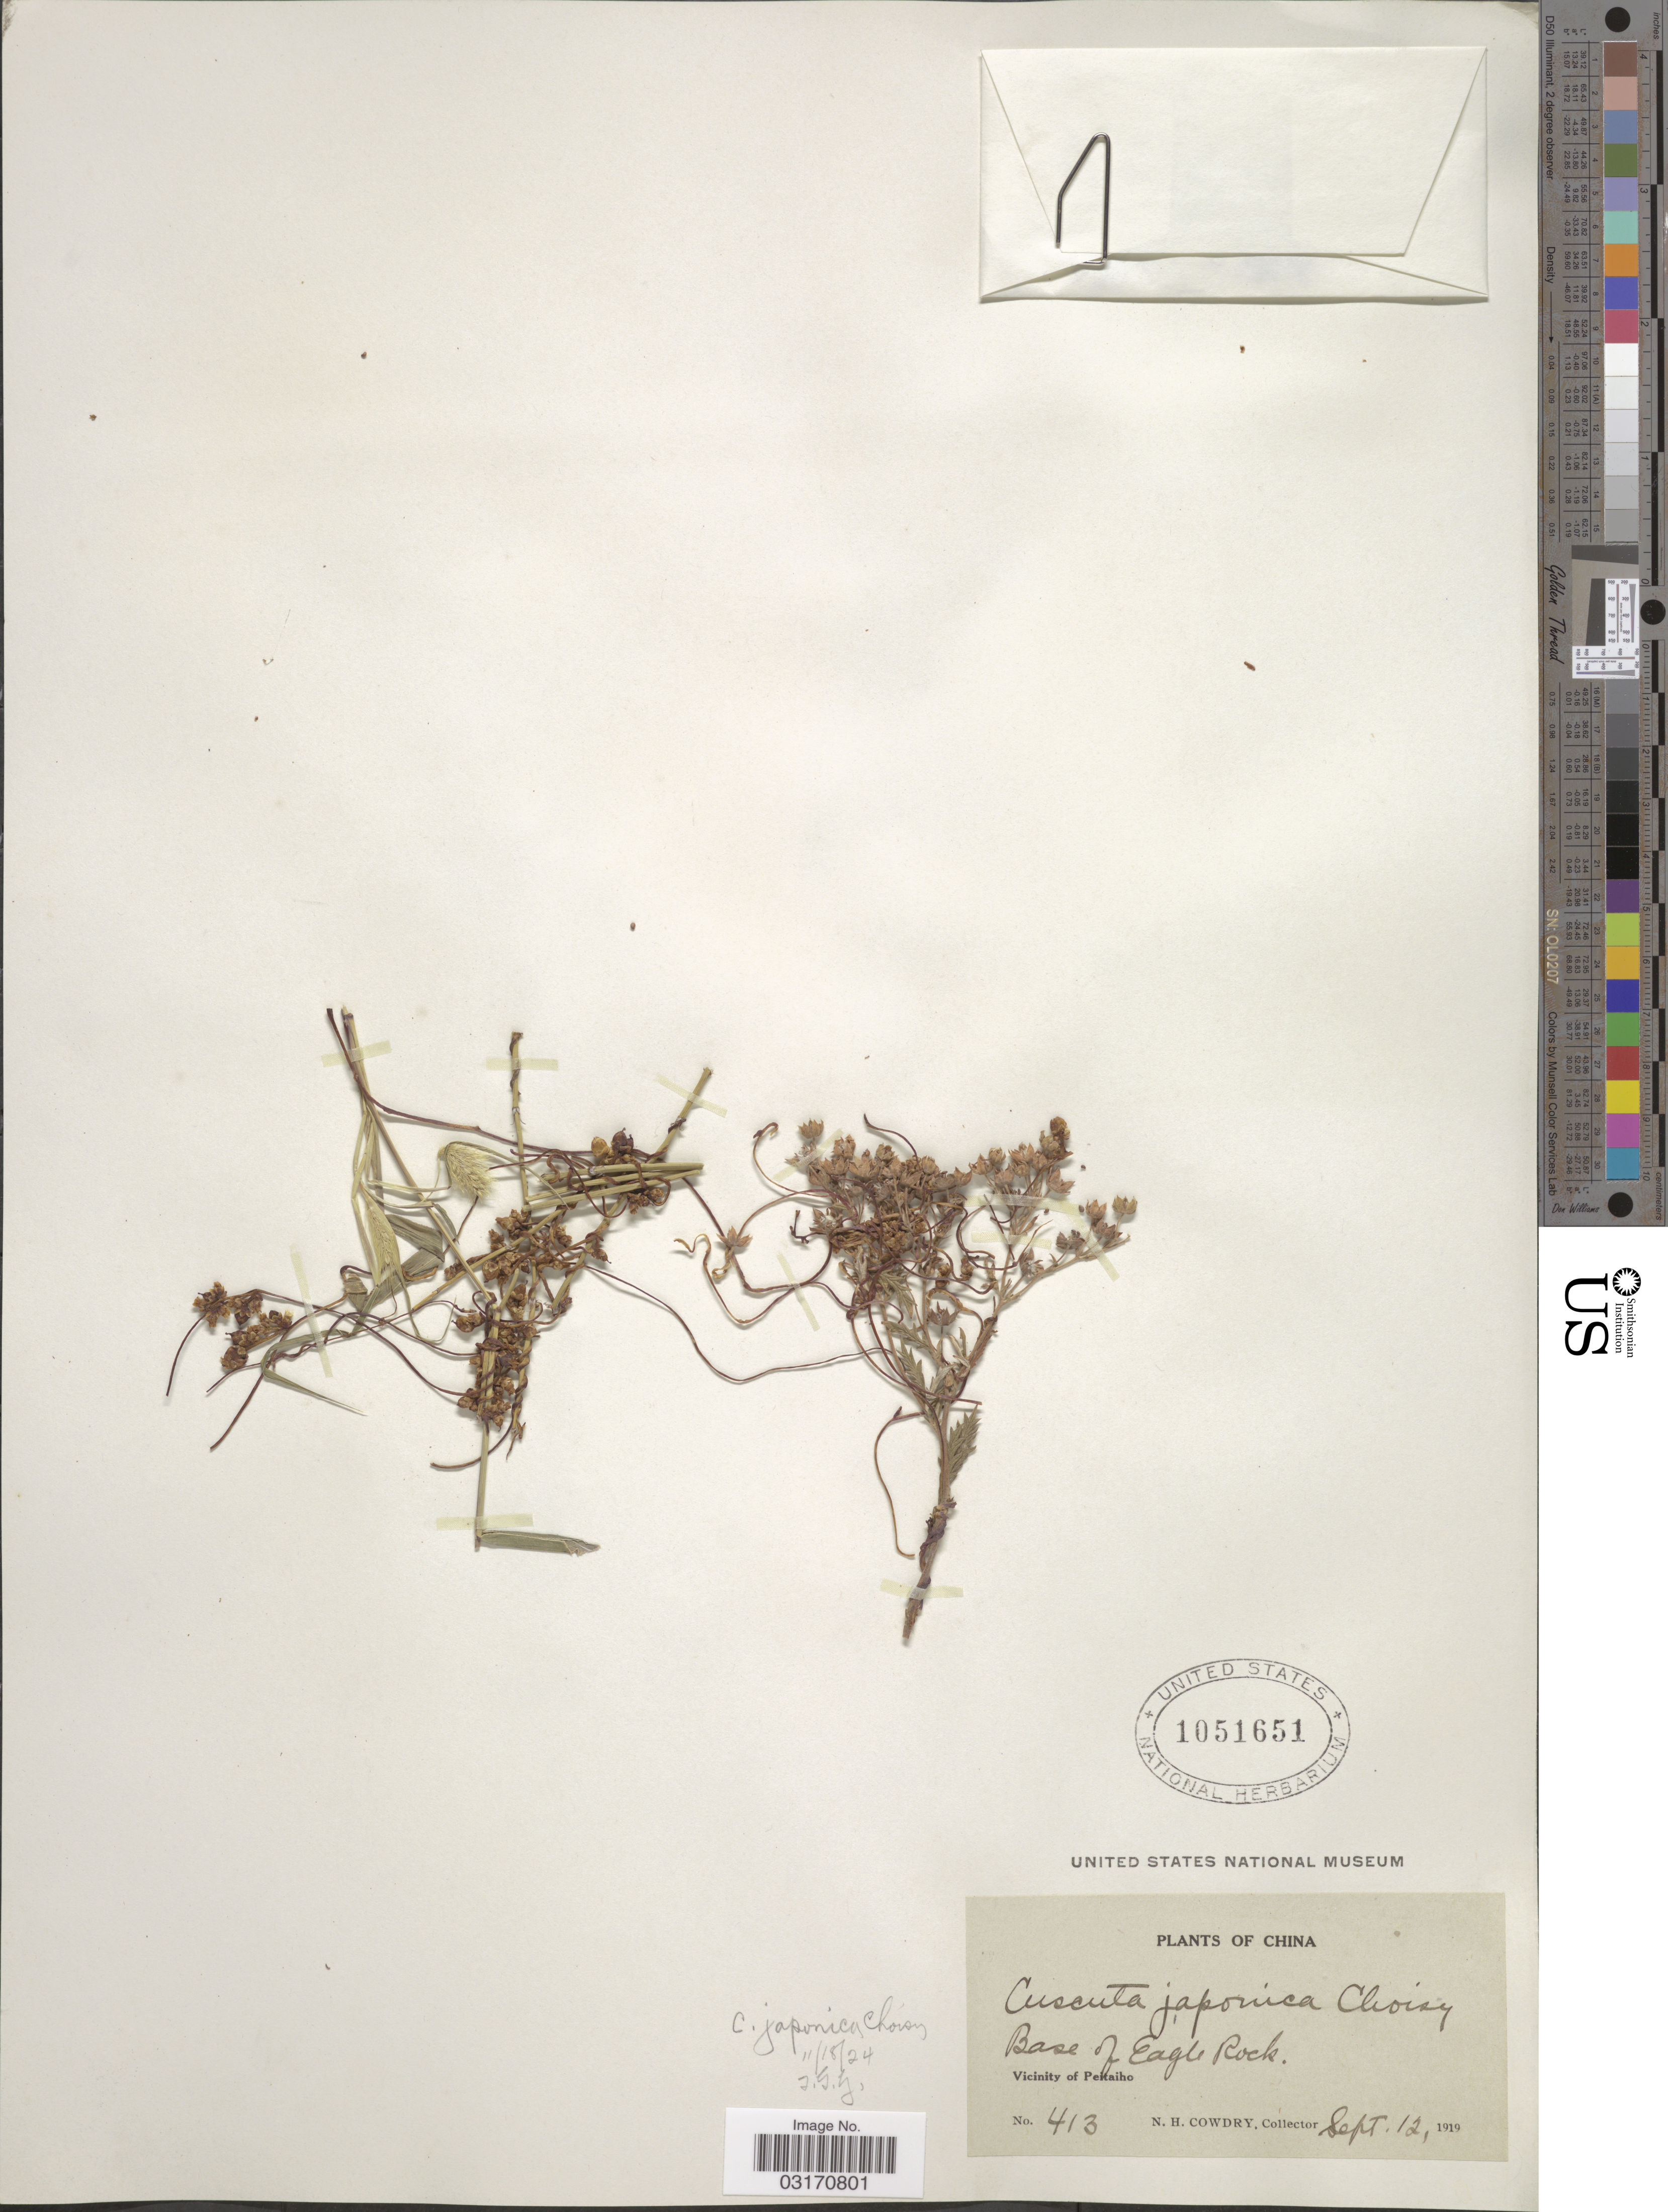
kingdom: Plantae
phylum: Tracheophyta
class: Magnoliopsida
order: Solanales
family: Convolvulaceae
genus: Cuscuta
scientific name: Cuscuta japonica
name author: Choisy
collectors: N. H. Cowdry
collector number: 413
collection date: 1919-09-12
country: China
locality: Base of Eagle Rock. Vicinity of Peitaiho.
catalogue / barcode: US 1051651